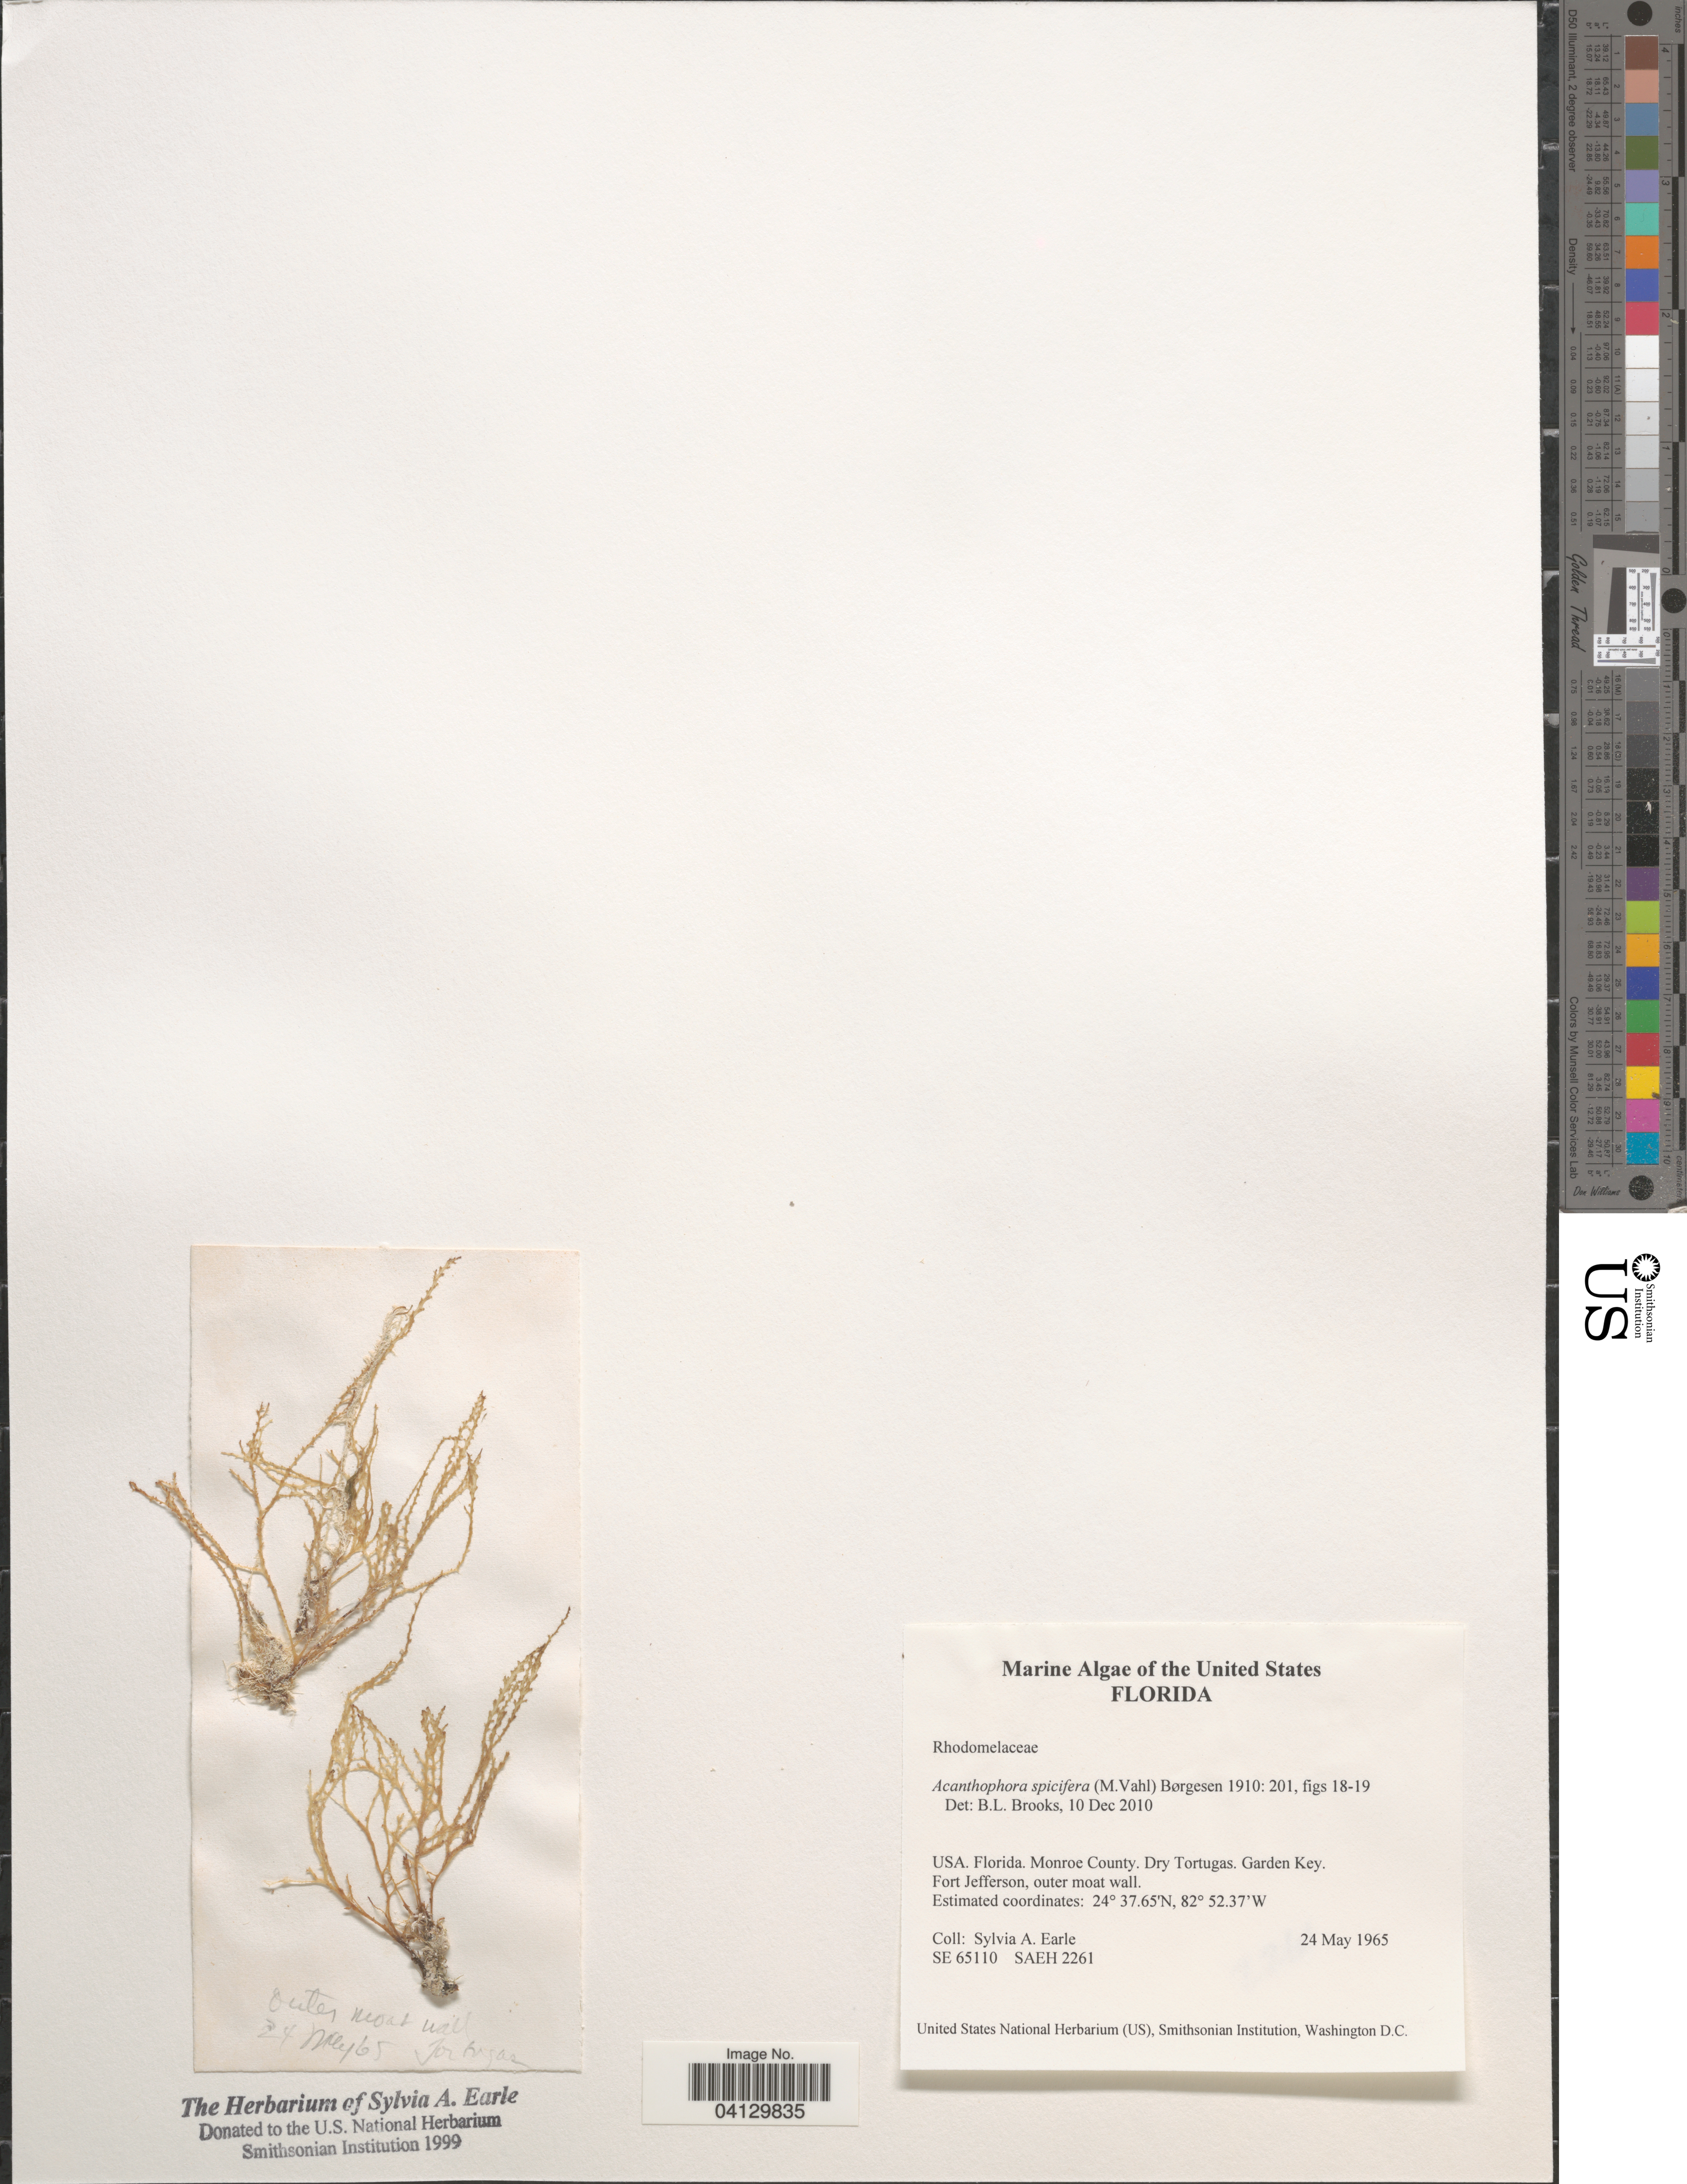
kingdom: Plantae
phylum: Rhodophyta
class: Florideophyceae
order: Ceramiales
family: Rhodomelaceae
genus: Acanthophora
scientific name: Acanthophora spicifera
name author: (Vahl) Børgesen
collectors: S. A. Earle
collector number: SE65110/SAEH2261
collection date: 1965-05-24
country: United States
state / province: Florida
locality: Monroe County. Dry Tortugas. Garden Key. Fort Jefferson, outer moat wall.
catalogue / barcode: US 328692